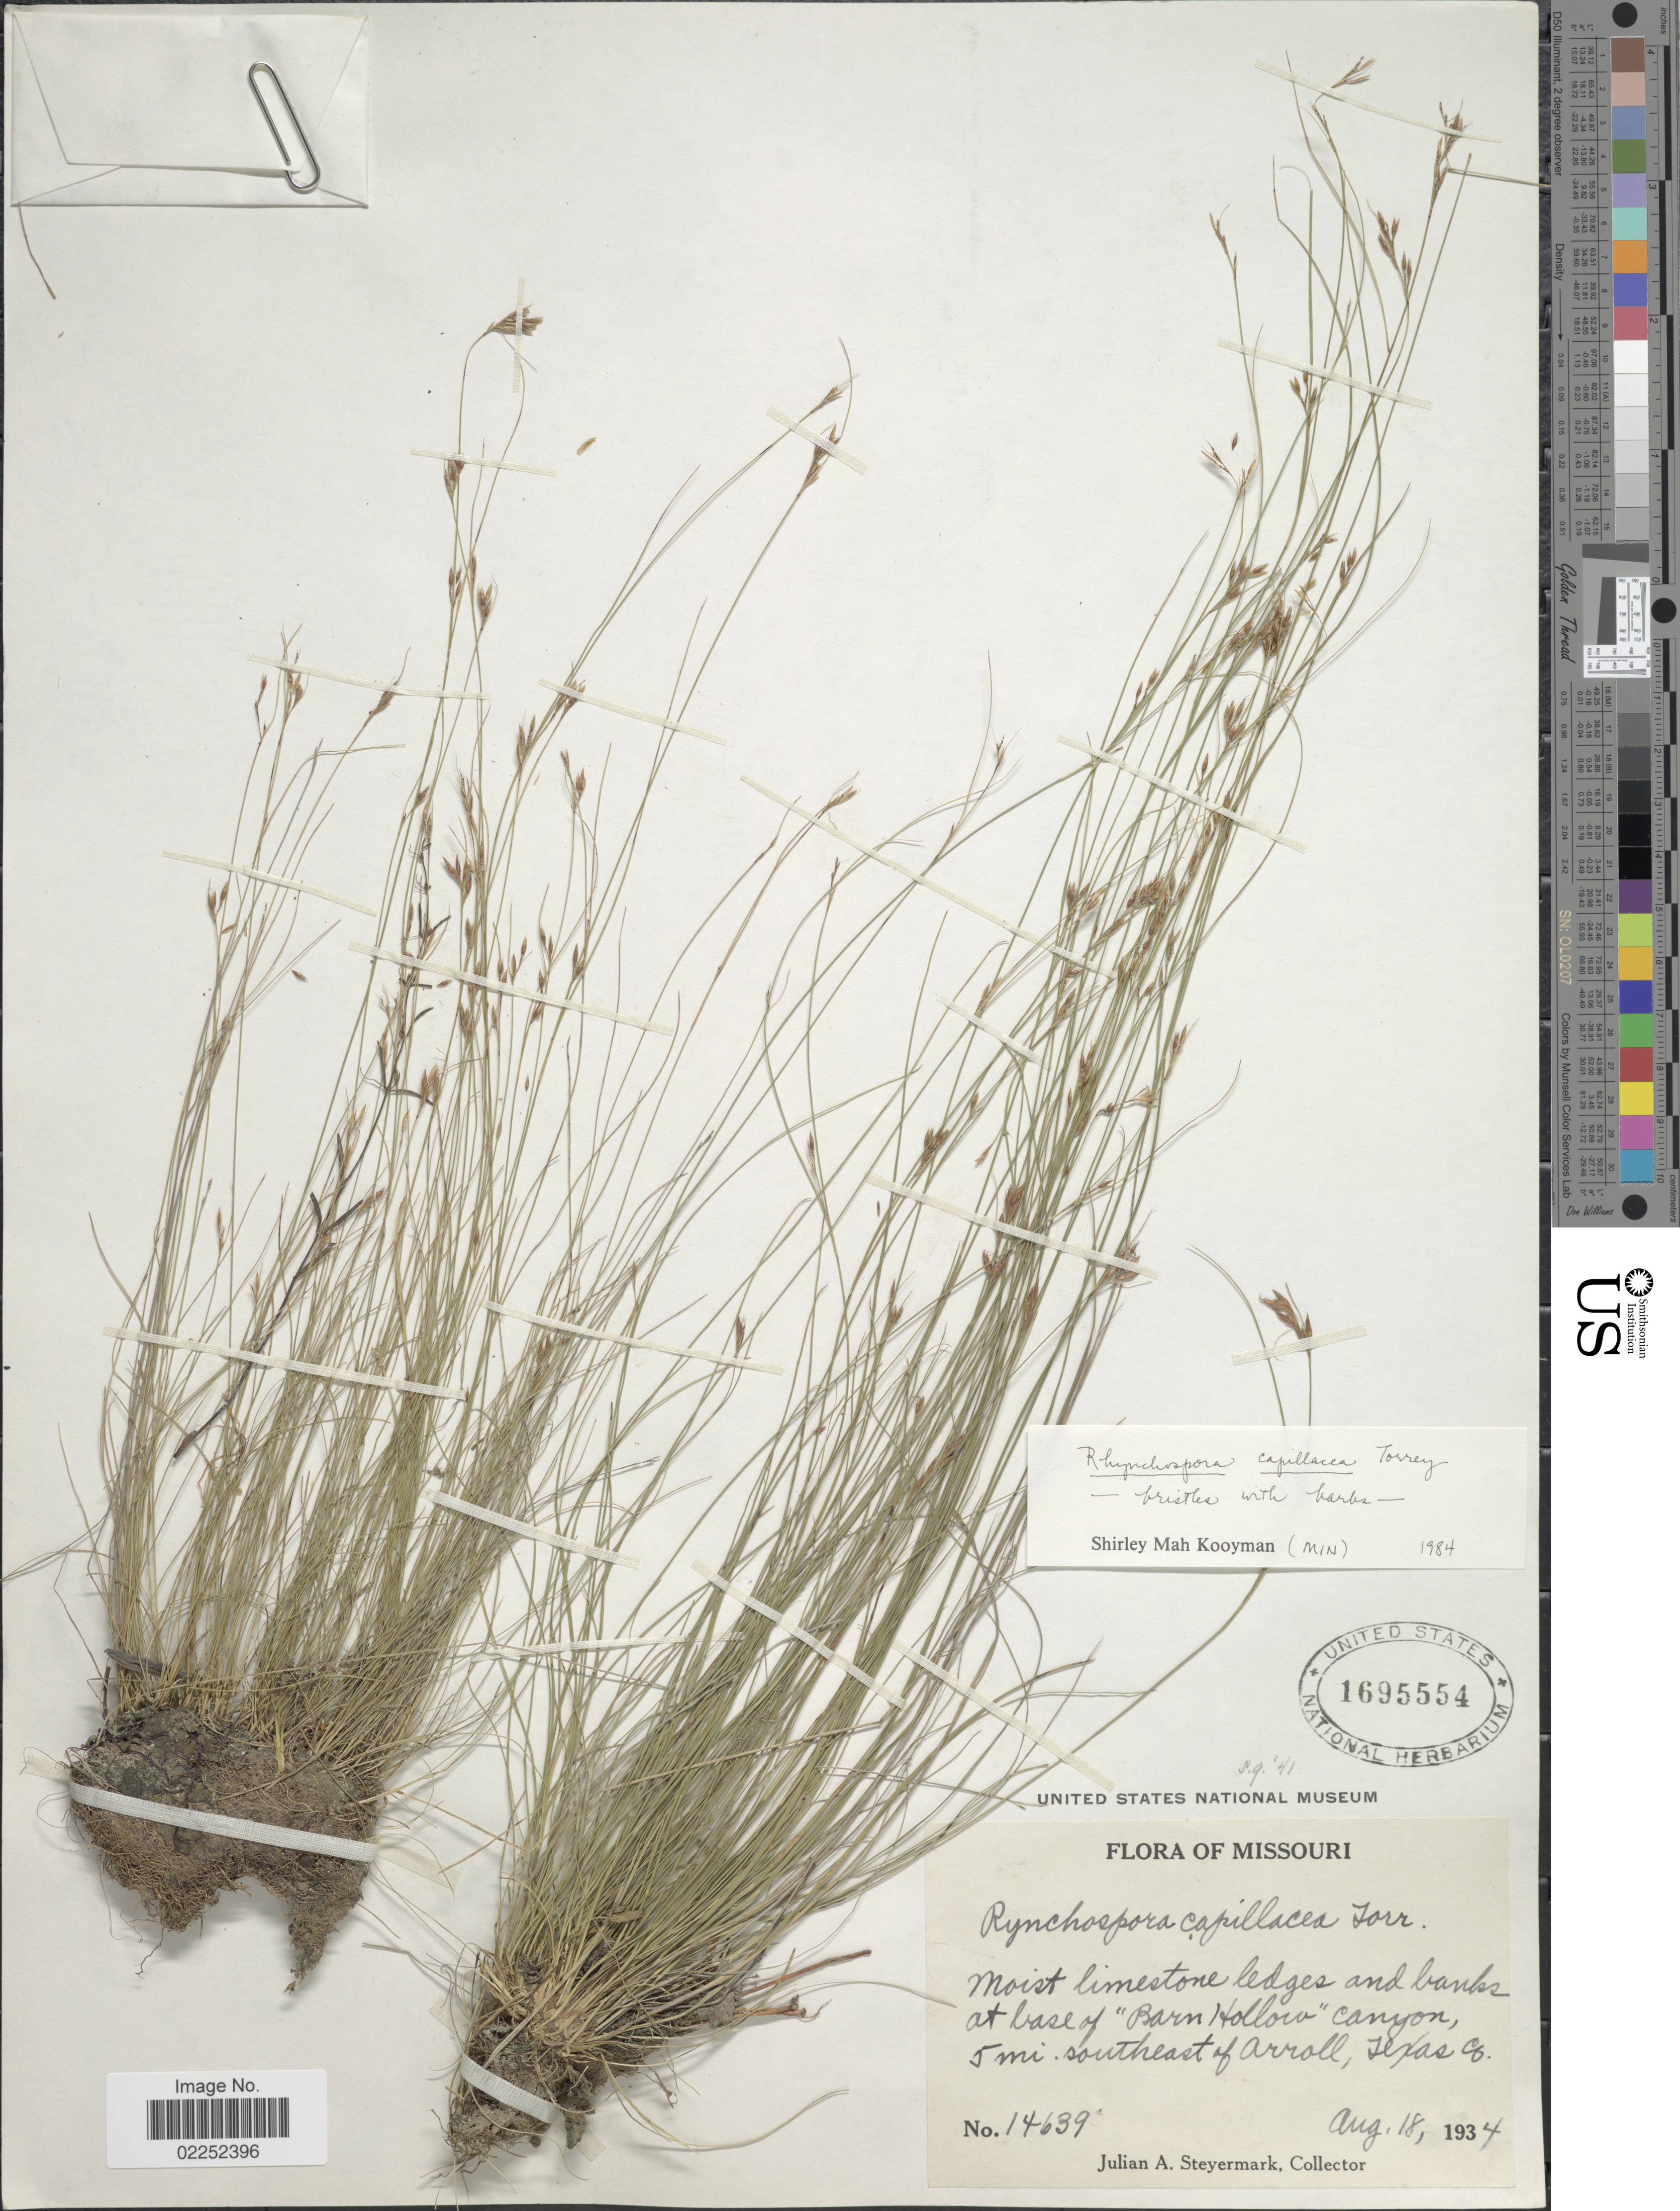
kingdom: Plantae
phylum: Tracheophyta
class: Liliopsida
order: Poales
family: Cyperaceae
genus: Rhynchospora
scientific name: Rhynchospora capillacea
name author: Torr.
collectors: J. Steyermark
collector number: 14639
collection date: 1934-08-18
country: United States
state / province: Texas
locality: Moist limestone ledges and banks at base of 'Barn Hollow' canyon, 5 mi southeast of Arroll, Missouri, Texas Co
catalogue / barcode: US 1695554